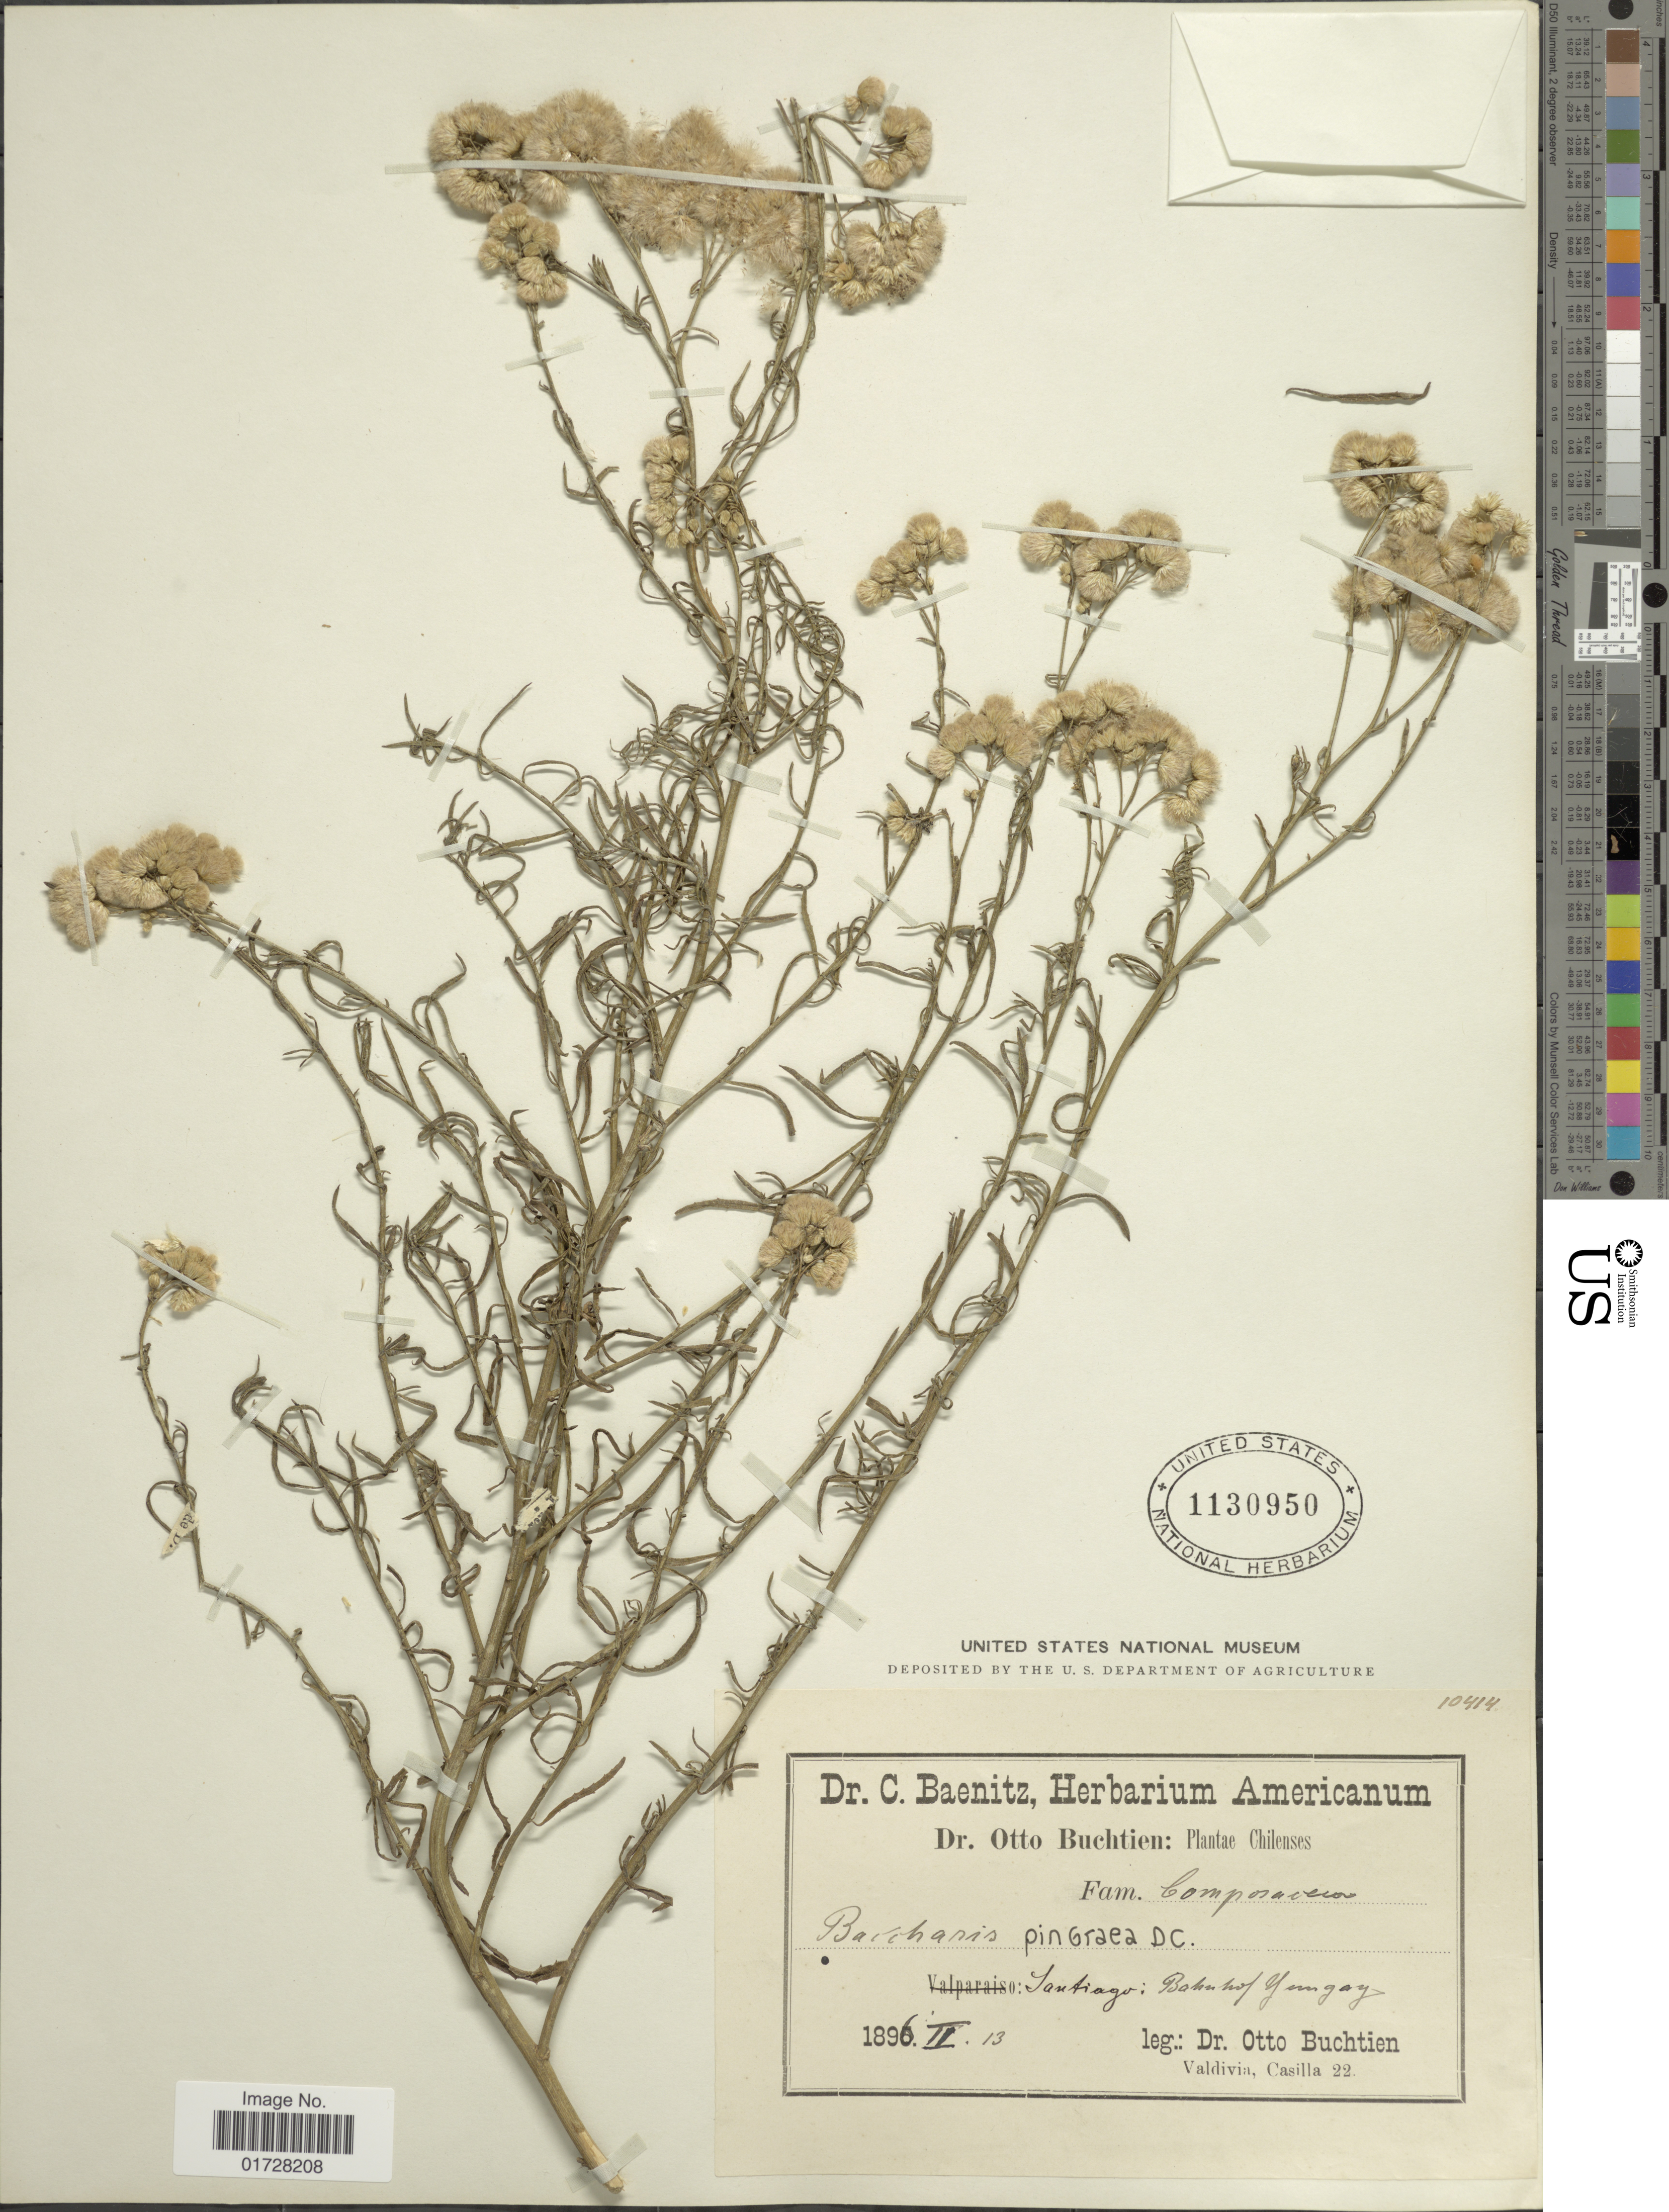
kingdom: Plantae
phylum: Tracheophyta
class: Magnoliopsida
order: Asterales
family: Asteraceae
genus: Baccharis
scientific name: Baccharis pingraea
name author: DC.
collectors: O. Buchtien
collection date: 1896-02-13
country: Chile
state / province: Región Metropolitana (RM)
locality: Santiago, Bahuhof Yungay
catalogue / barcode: US 1130950